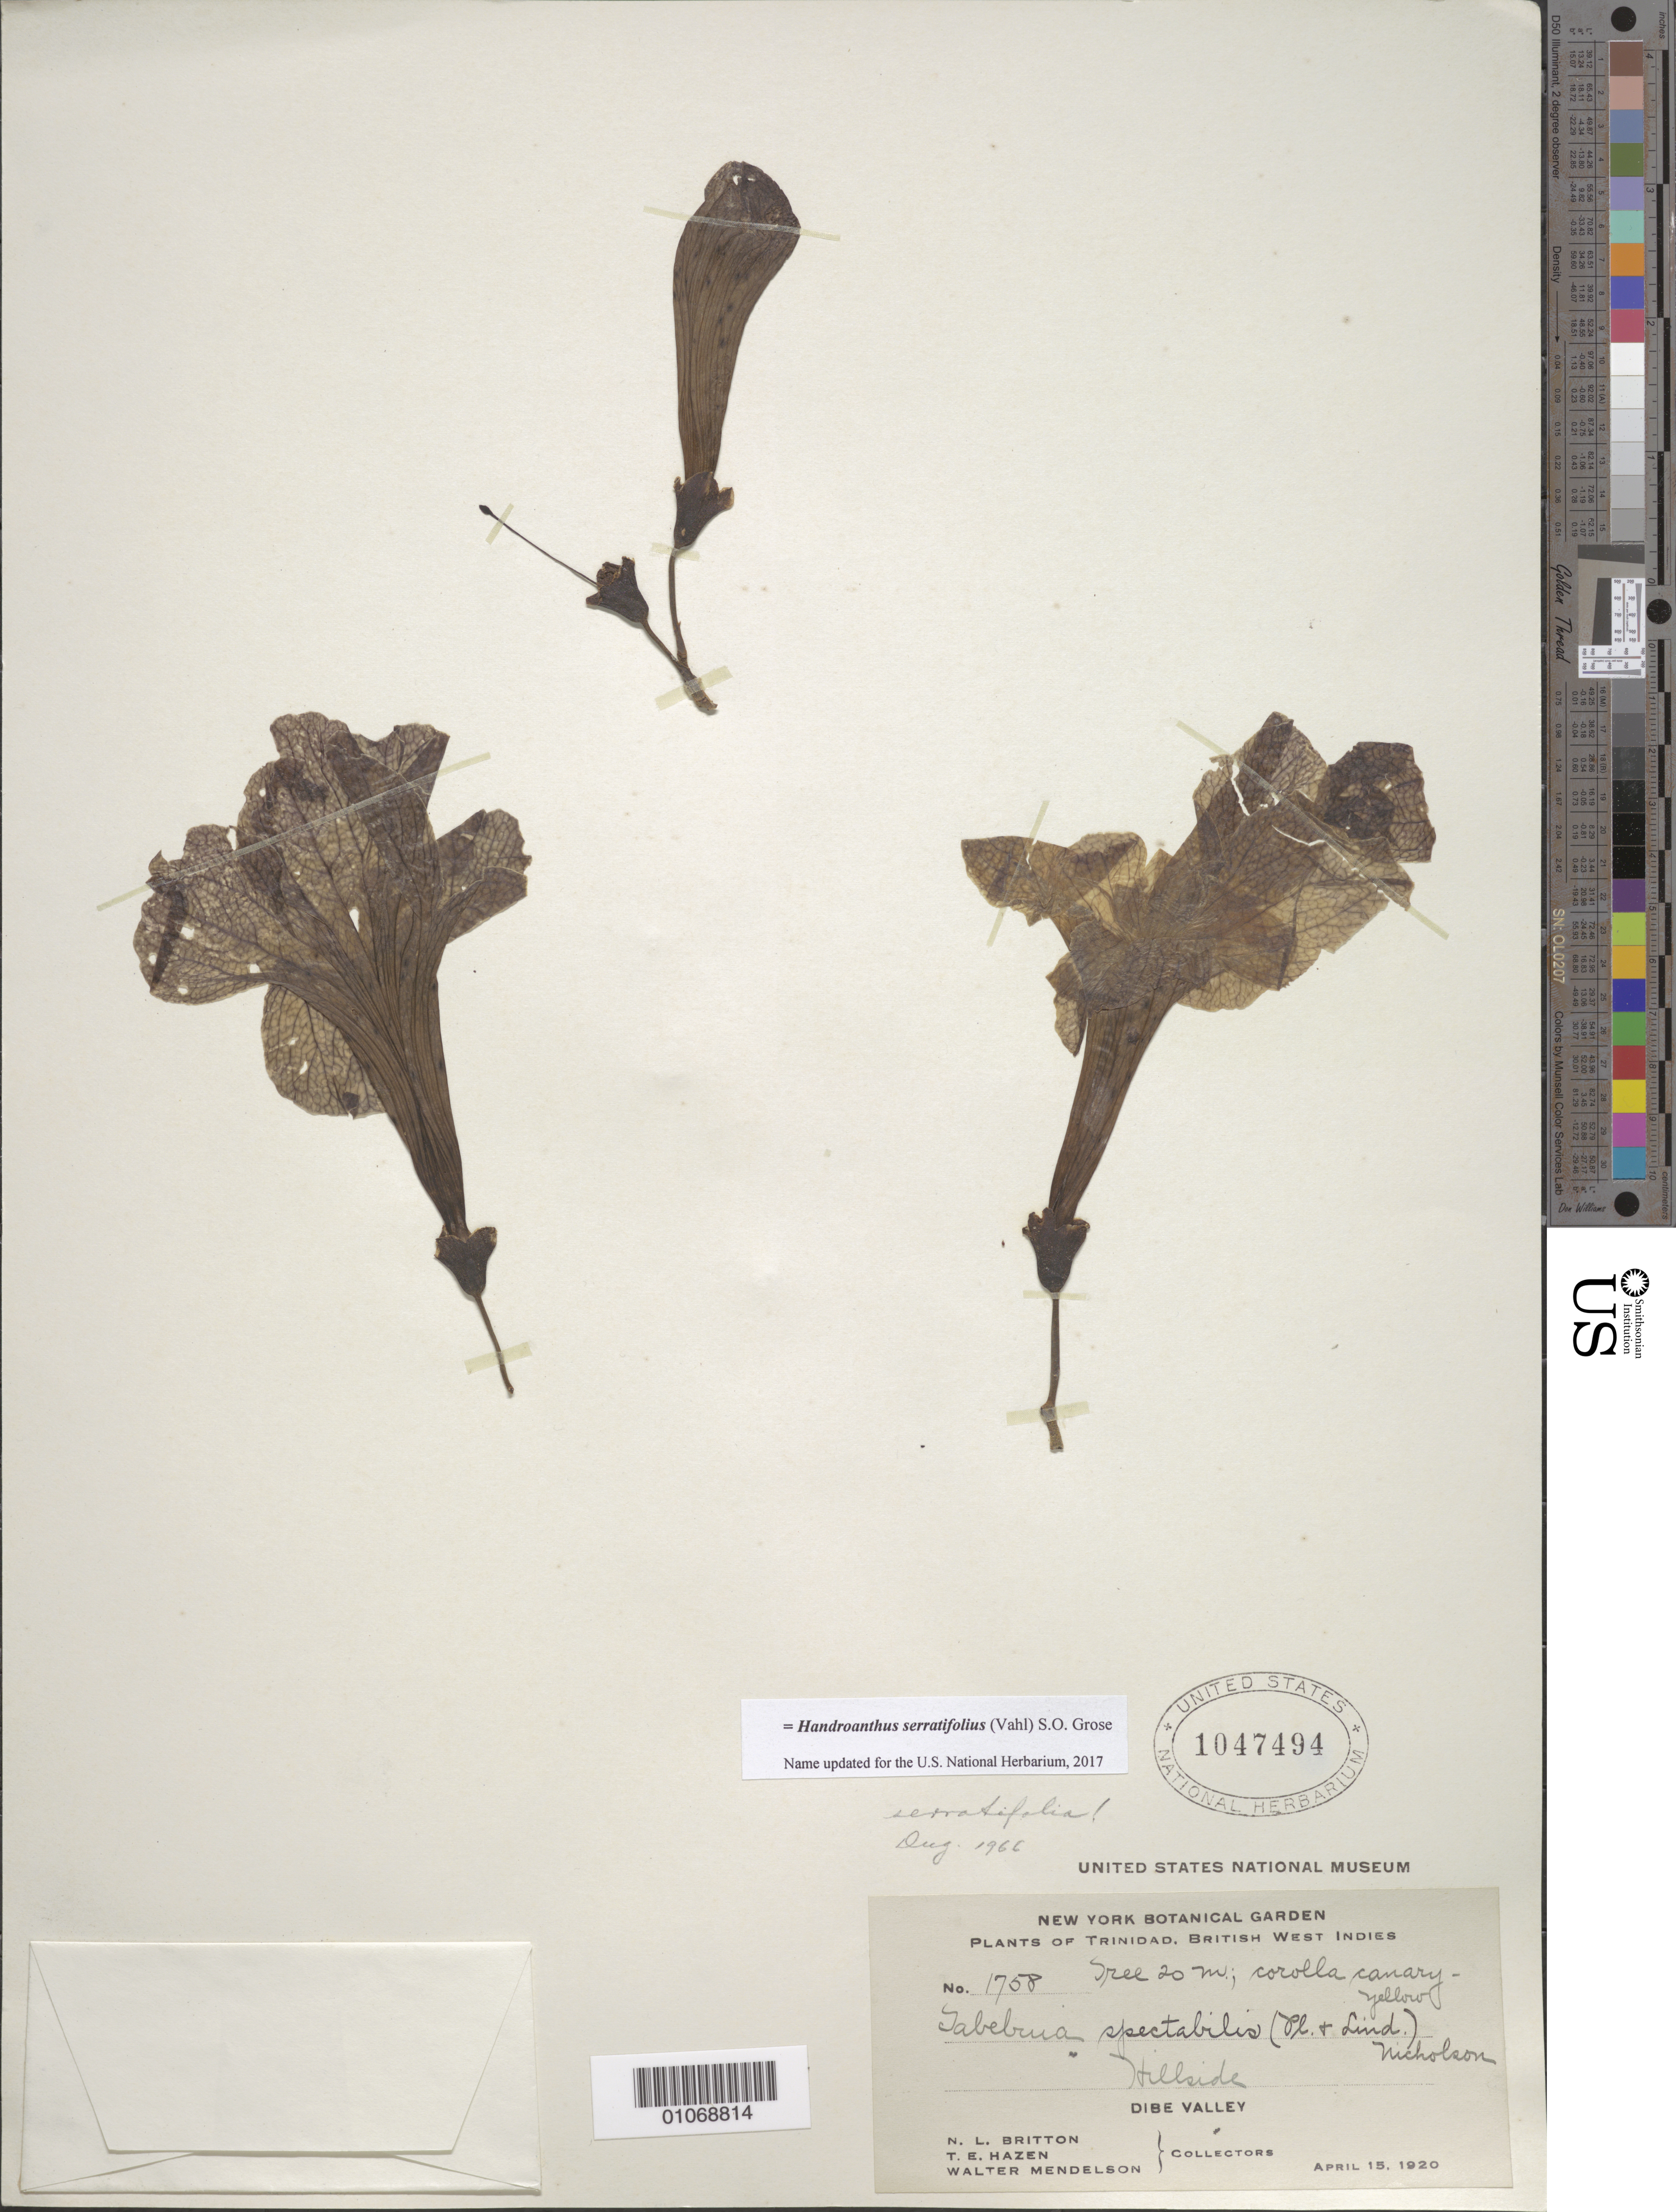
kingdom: Plantae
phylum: Tracheophyta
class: Magnoliopsida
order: Lamiales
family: Bignoniaceae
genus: Handroanthus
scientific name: Handroanthus serratifolius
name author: (Vahl) S.O. Grose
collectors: N. Britton, T. E. Hazen & W. Mendelson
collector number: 1758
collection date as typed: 15 Apr 1920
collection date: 1920-04-15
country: Trinidad and Tobago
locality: Hillside.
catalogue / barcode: US 1047494